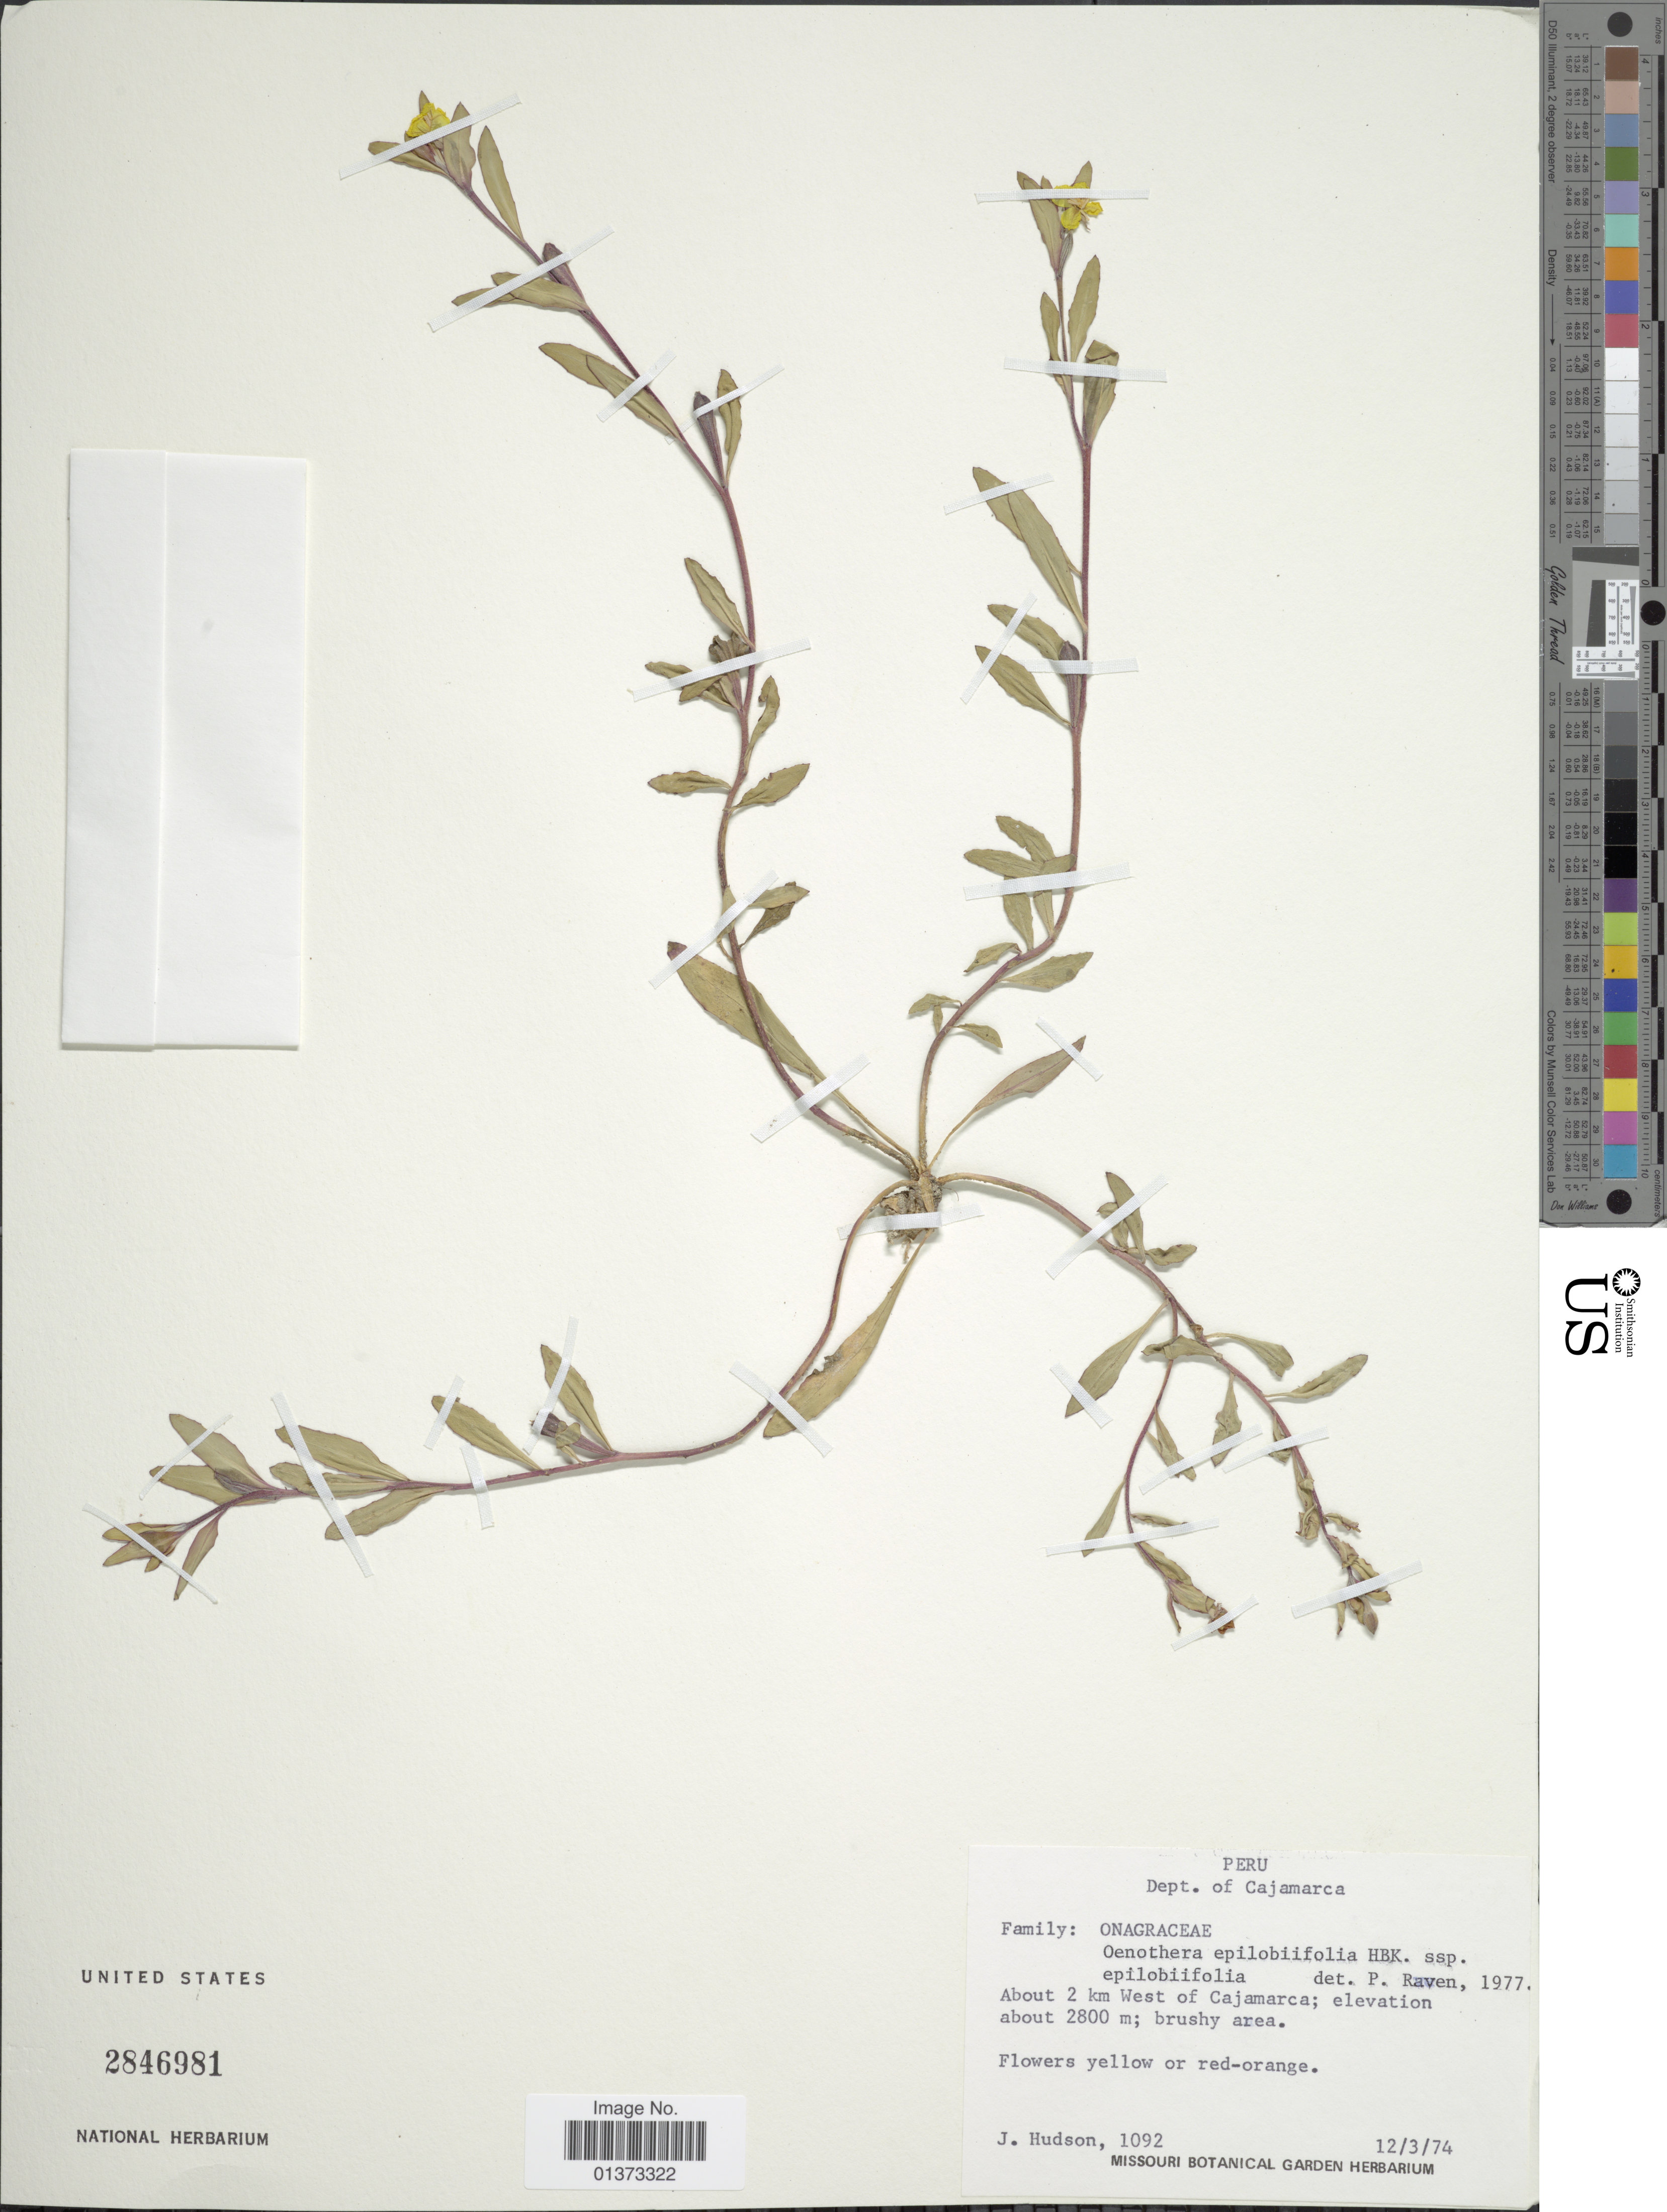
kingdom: Plantae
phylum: Tracheophyta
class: Magnoliopsida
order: Myrtales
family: Onagraceae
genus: Oenothera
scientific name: Oenothera epilobiifolia subsp. epilobiifolia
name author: Kunth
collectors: J. Hudson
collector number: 1092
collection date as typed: Transcribed d/m/y: 12/3/74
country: Peru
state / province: Cajamarca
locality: About 2 km West of Cajamarca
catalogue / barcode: US 2846981